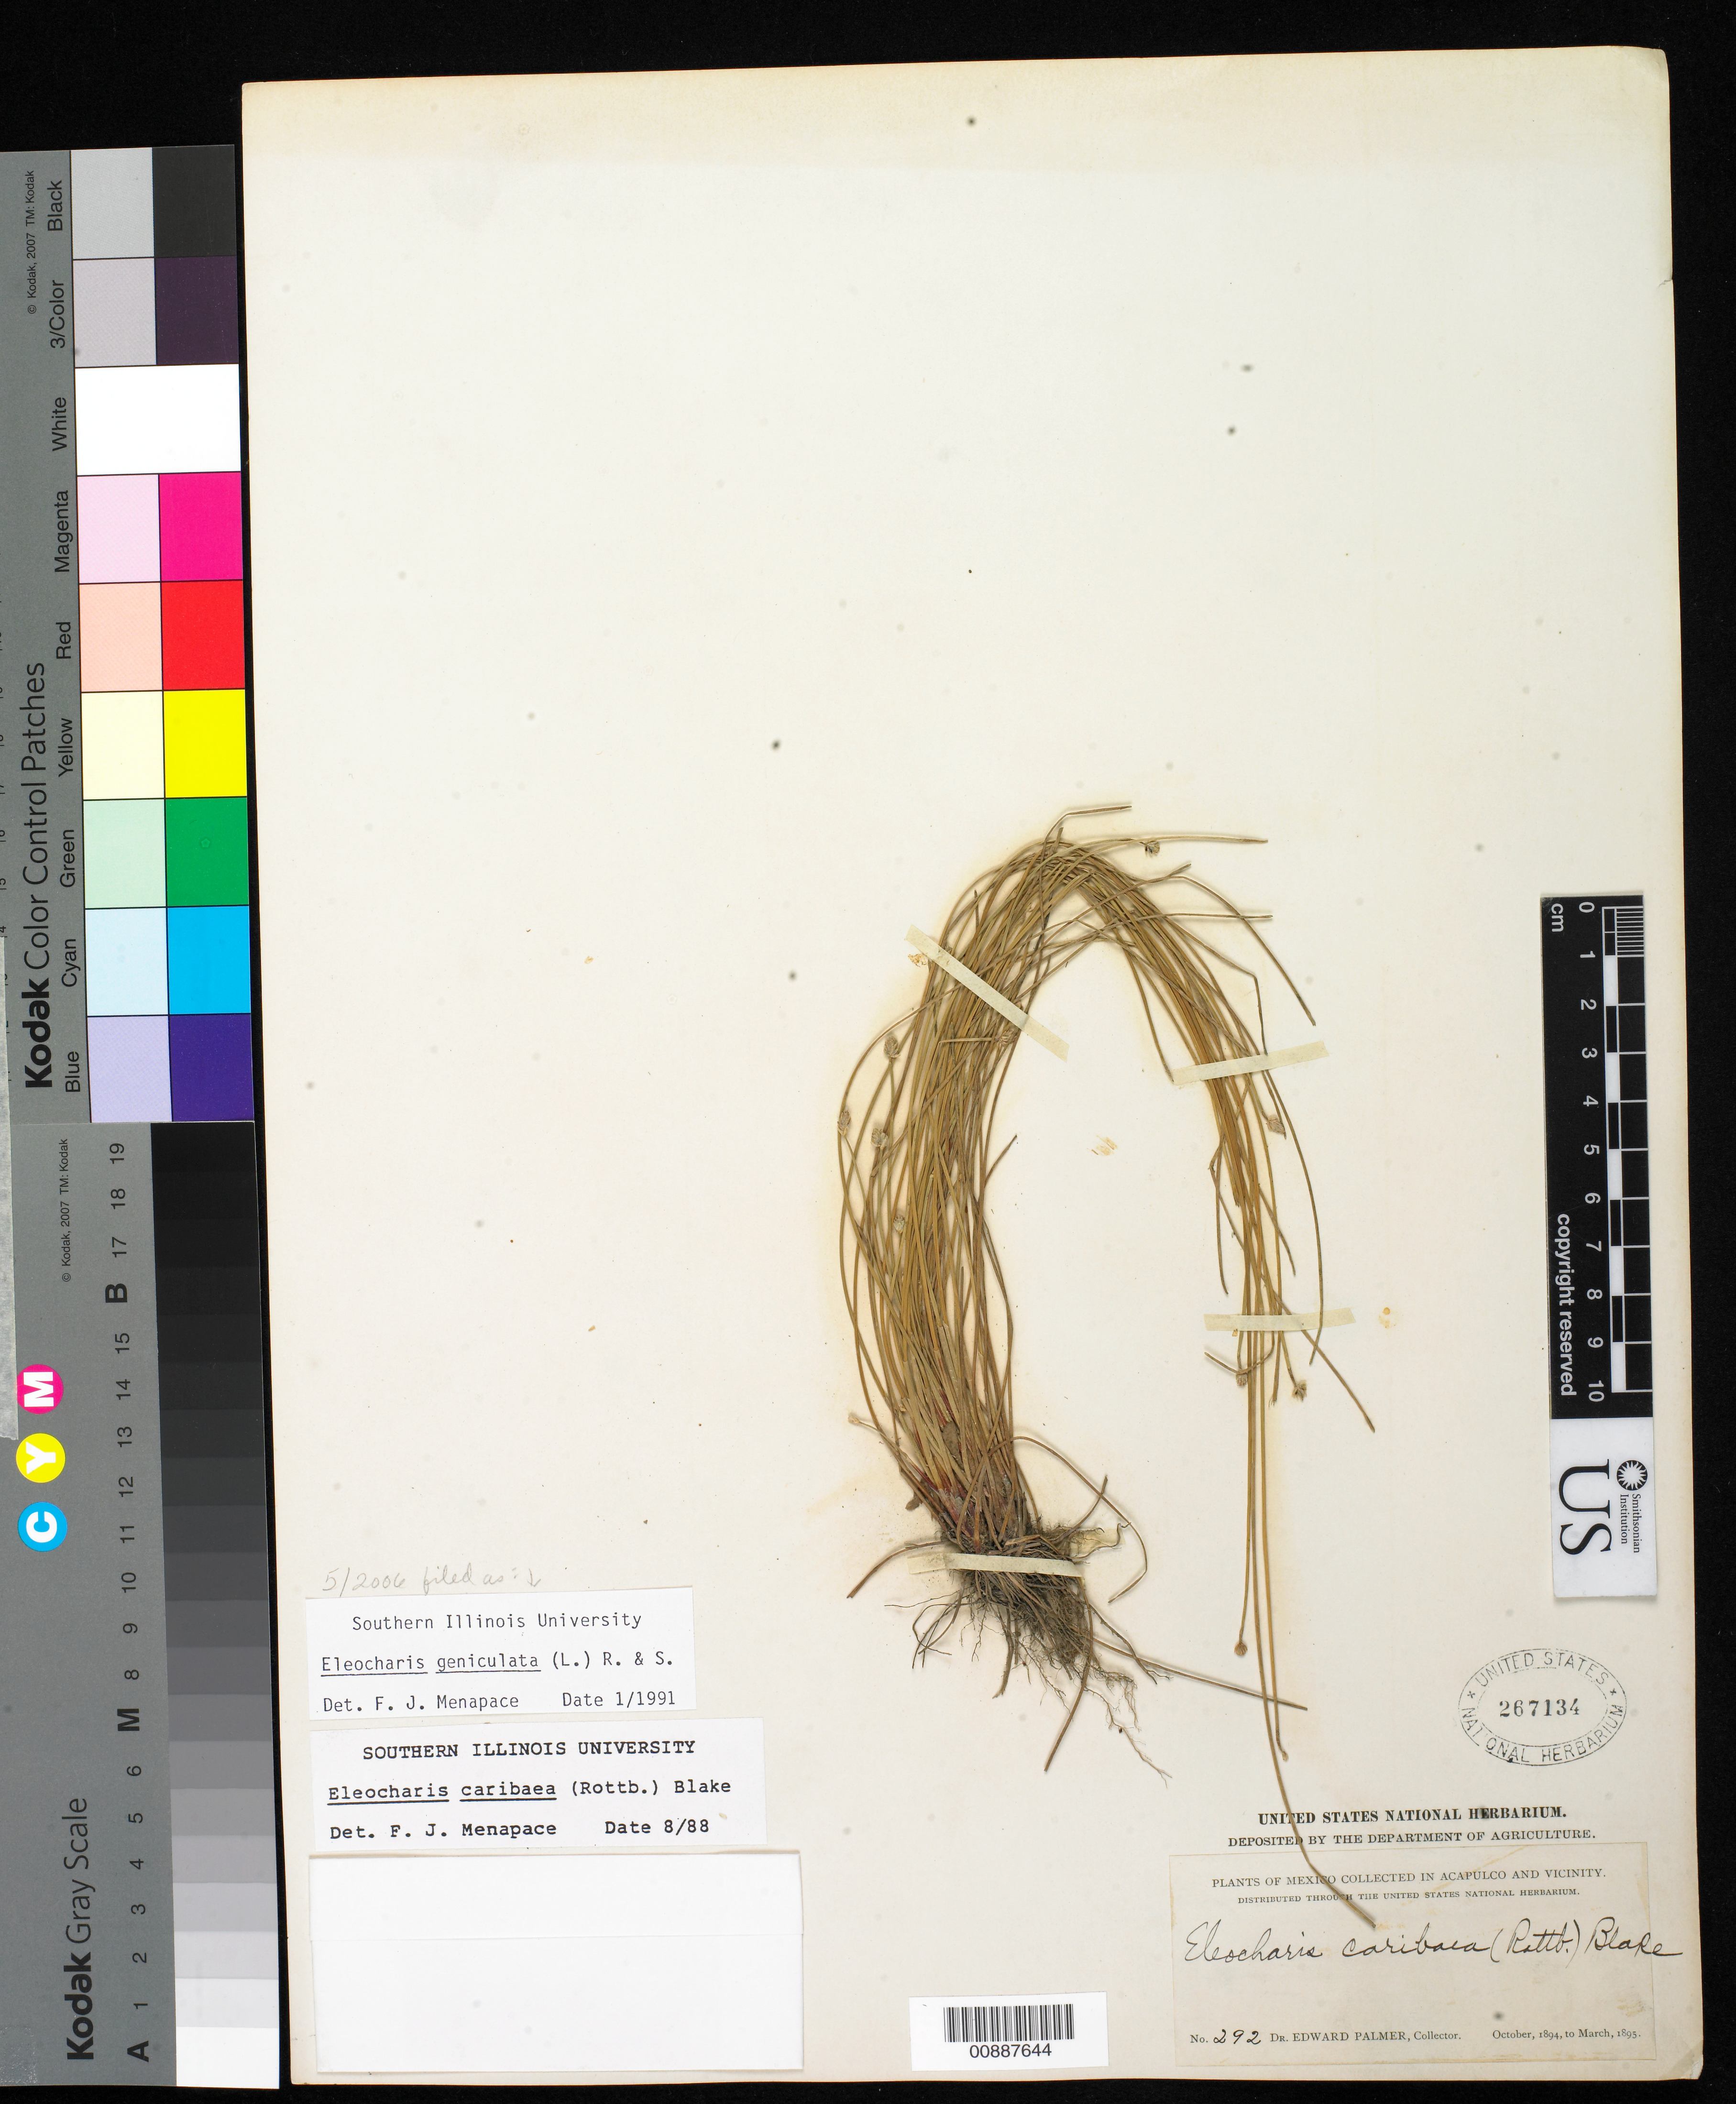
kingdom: Plantae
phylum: Tracheophyta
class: Liliopsida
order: Poales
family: Cyperaceae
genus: Eleocharis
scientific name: Eleocharis geniculata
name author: (L.) Roem. & Schult.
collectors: E. Palmer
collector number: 292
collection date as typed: Oct 1894 to -- Mar 1895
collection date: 1894-10/1895-03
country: Mexico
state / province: Guerrero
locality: Acapulco, Guerrero and vicinity.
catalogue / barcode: US 267134